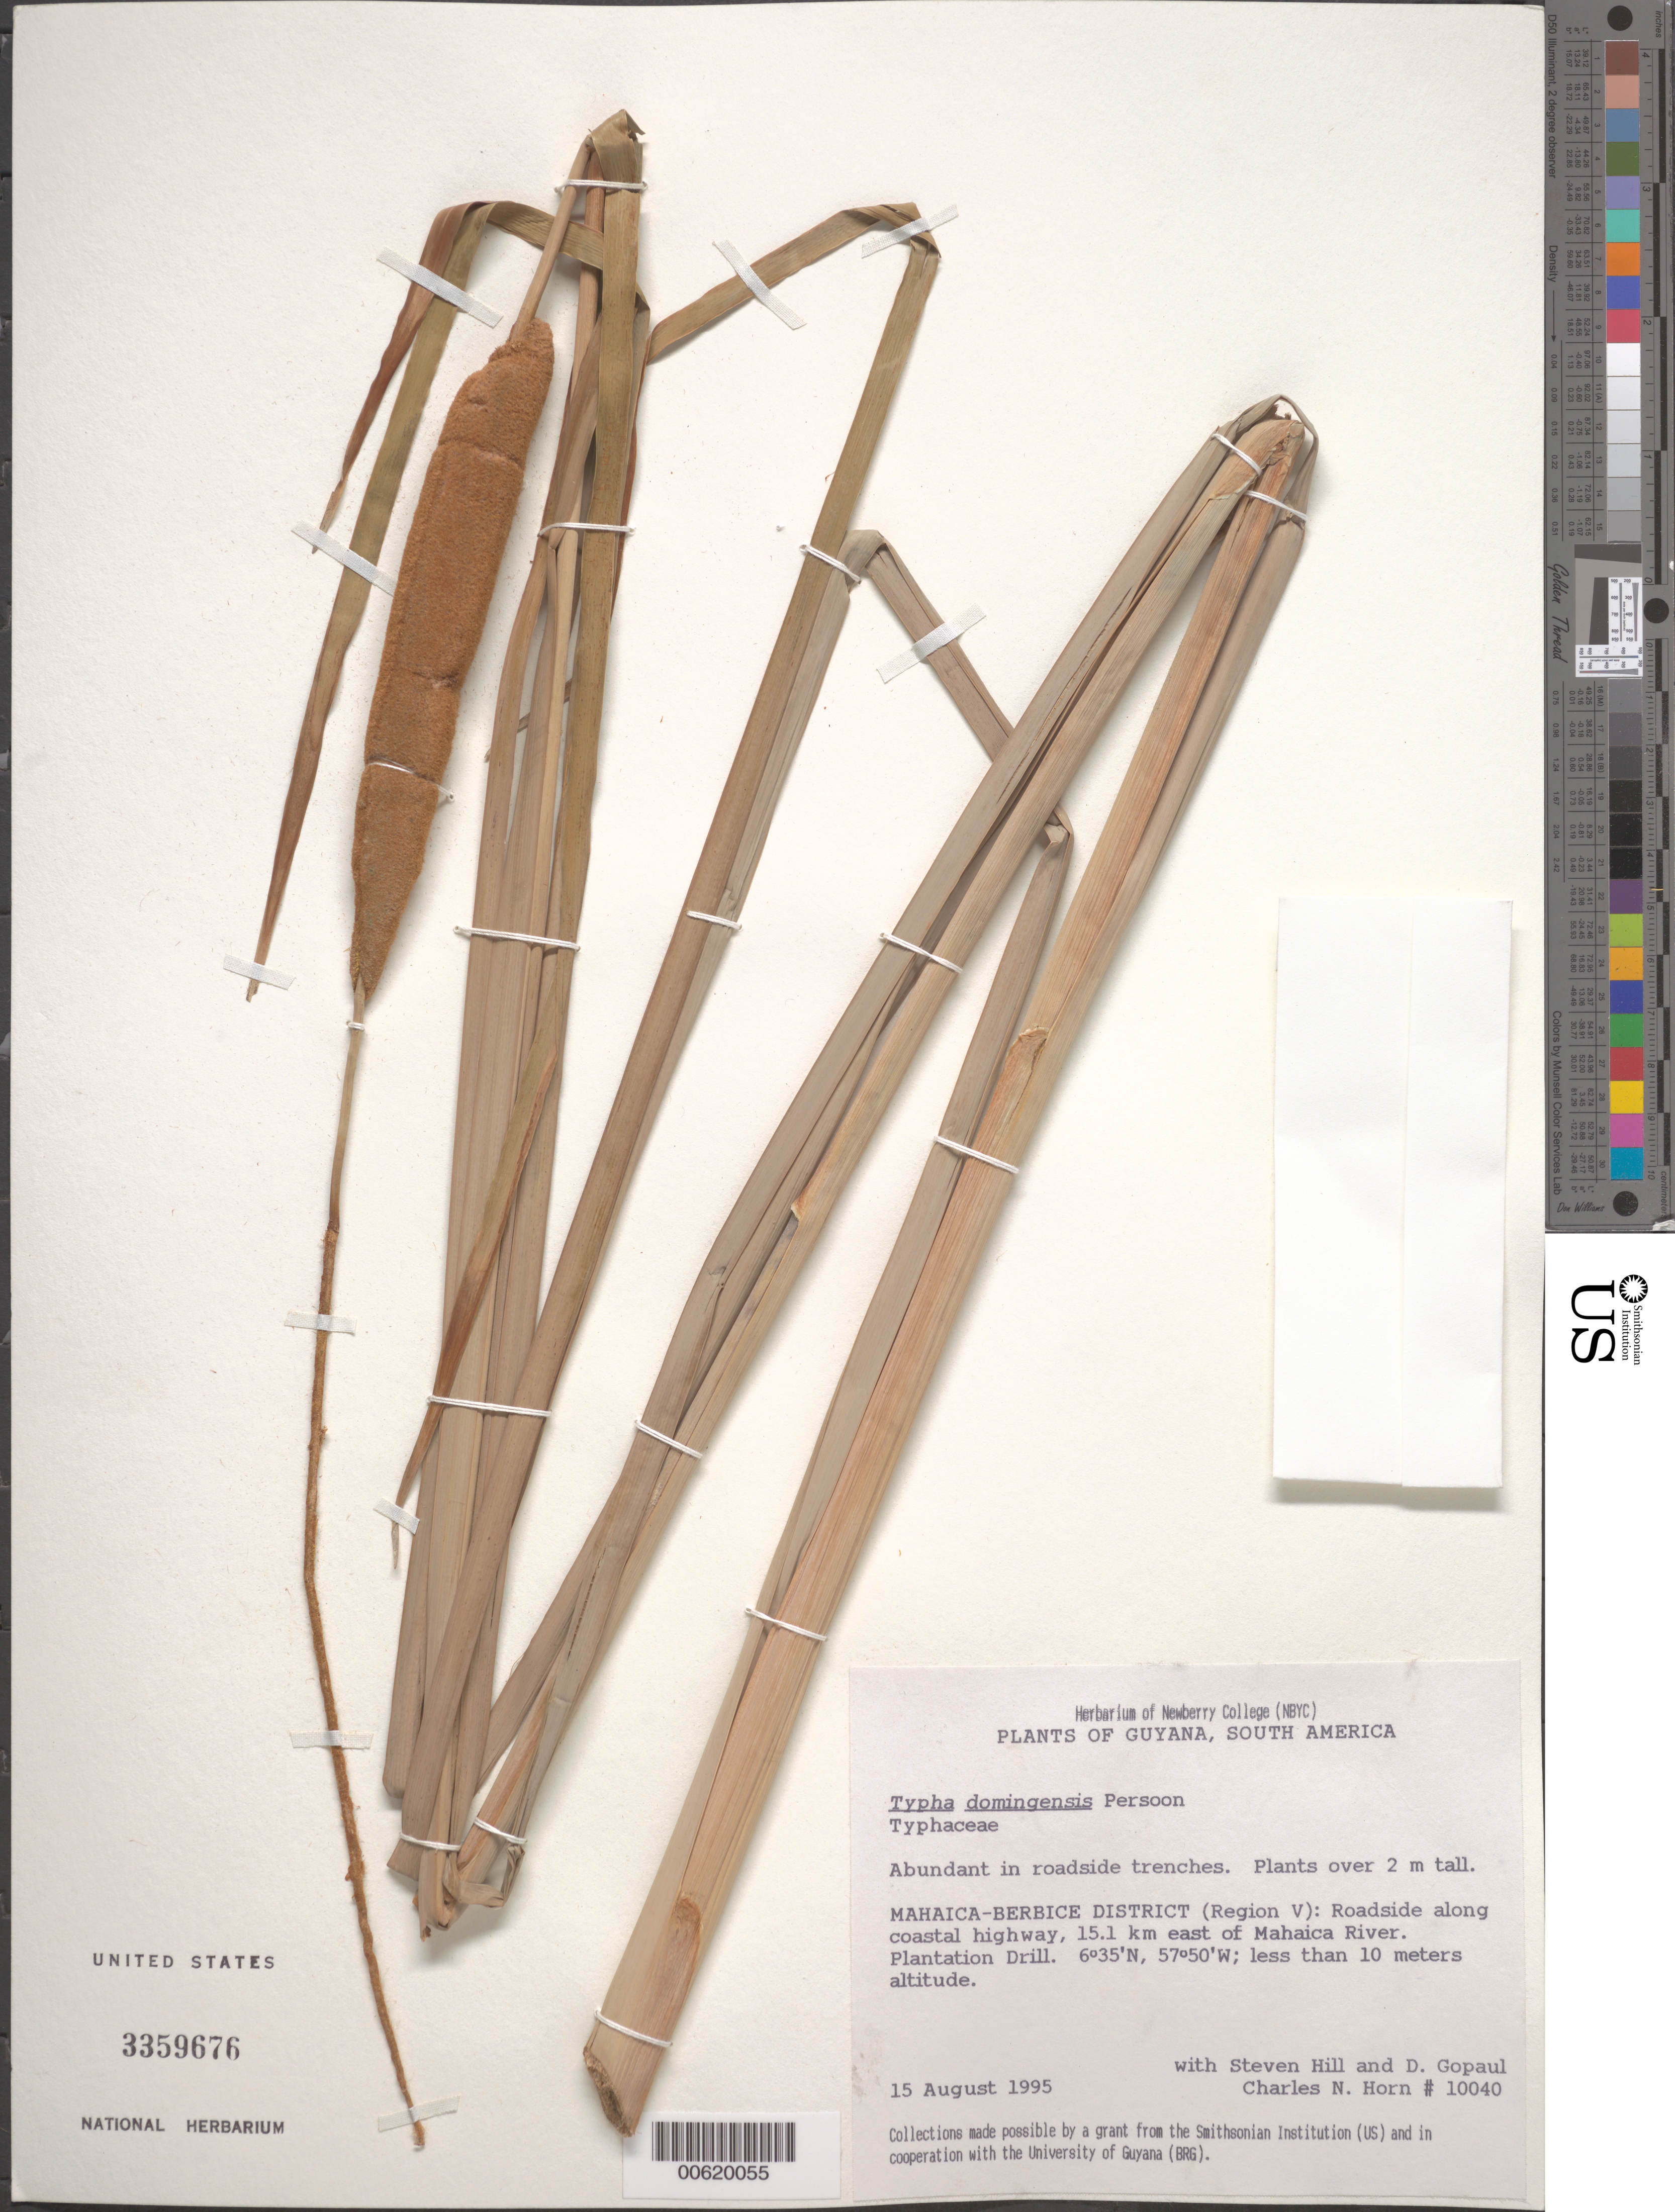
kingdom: Plantae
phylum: Tracheophyta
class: Liliopsida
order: Poales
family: Typhaceae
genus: Typha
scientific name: Typha domingensis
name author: Pers.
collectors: S. Hill & C. N. Horn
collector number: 10040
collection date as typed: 15 Aug 1995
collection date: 1995-08-15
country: Guyana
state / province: Mahaica-Berbice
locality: E of Mahaica River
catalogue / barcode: US 3359676